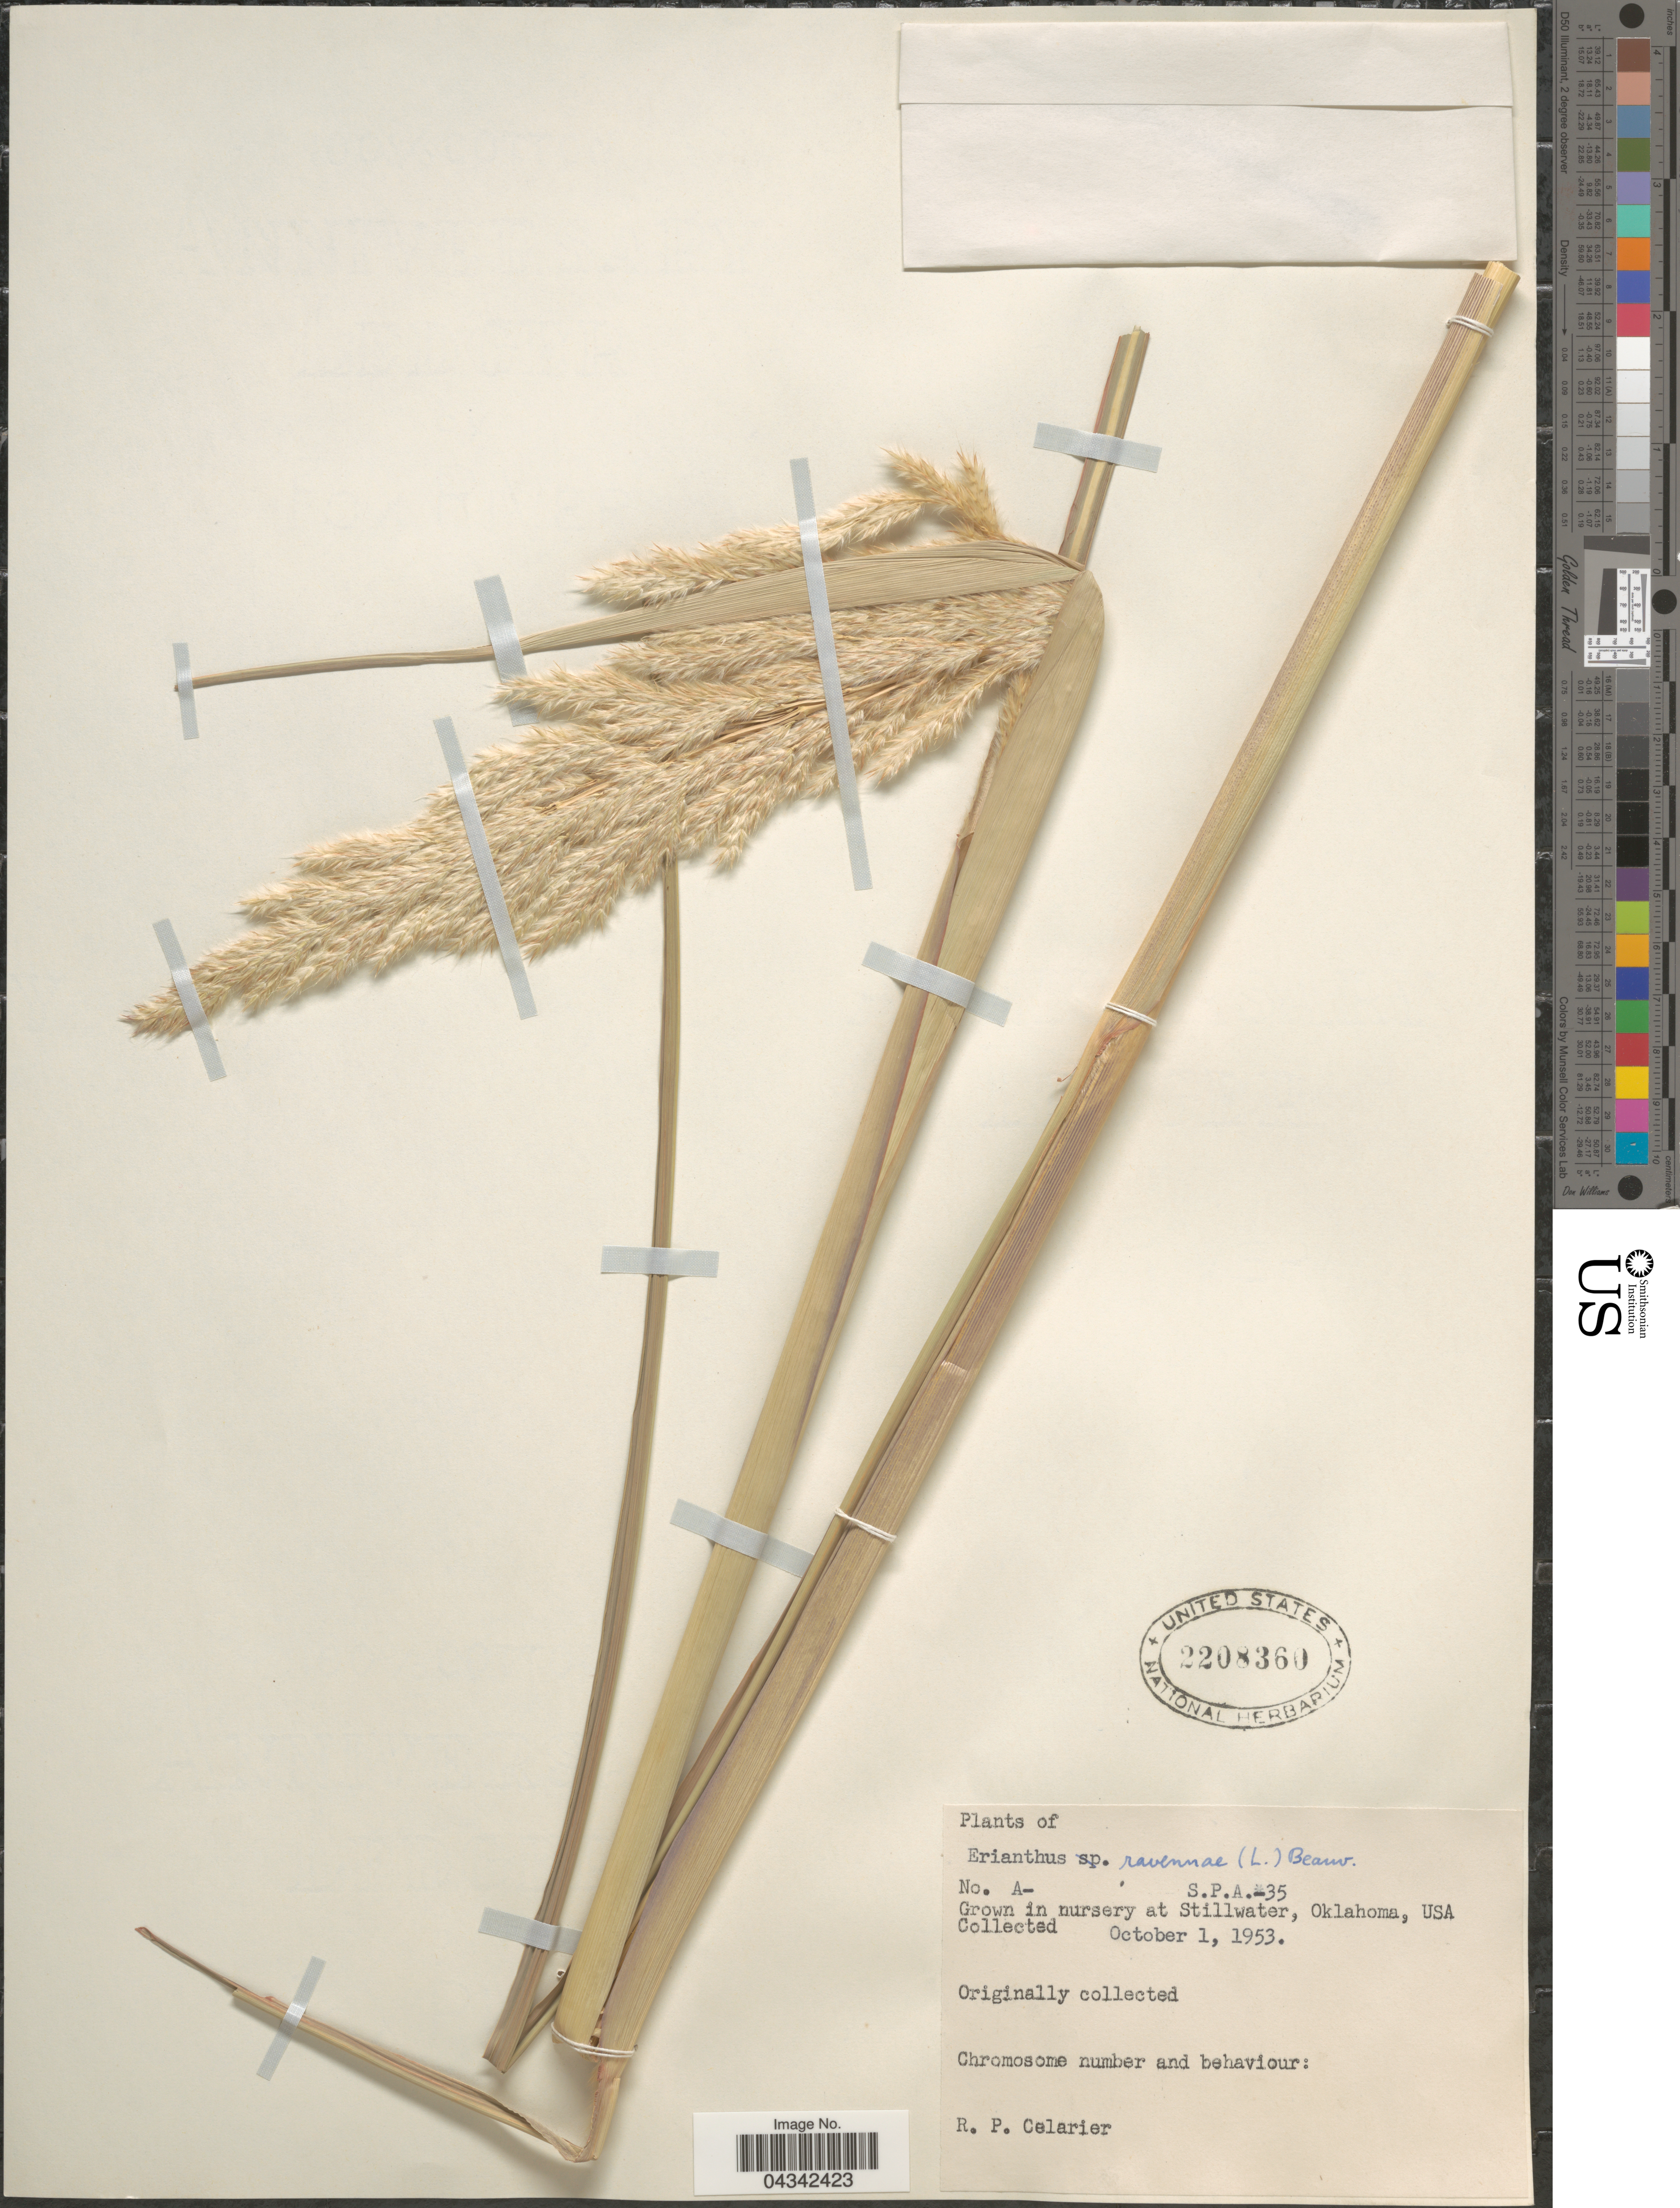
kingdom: Plantae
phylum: Tracheophyta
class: Liliopsida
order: Poales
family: Poaceae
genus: Tripidium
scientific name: Tripidium ravennae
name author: (L.) H. Scholz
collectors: R. Celarier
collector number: A-S.P.A.-35?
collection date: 1953-10-01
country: United States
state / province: Oklahoma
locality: Grown in nursery at Stillwater.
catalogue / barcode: US 2208360